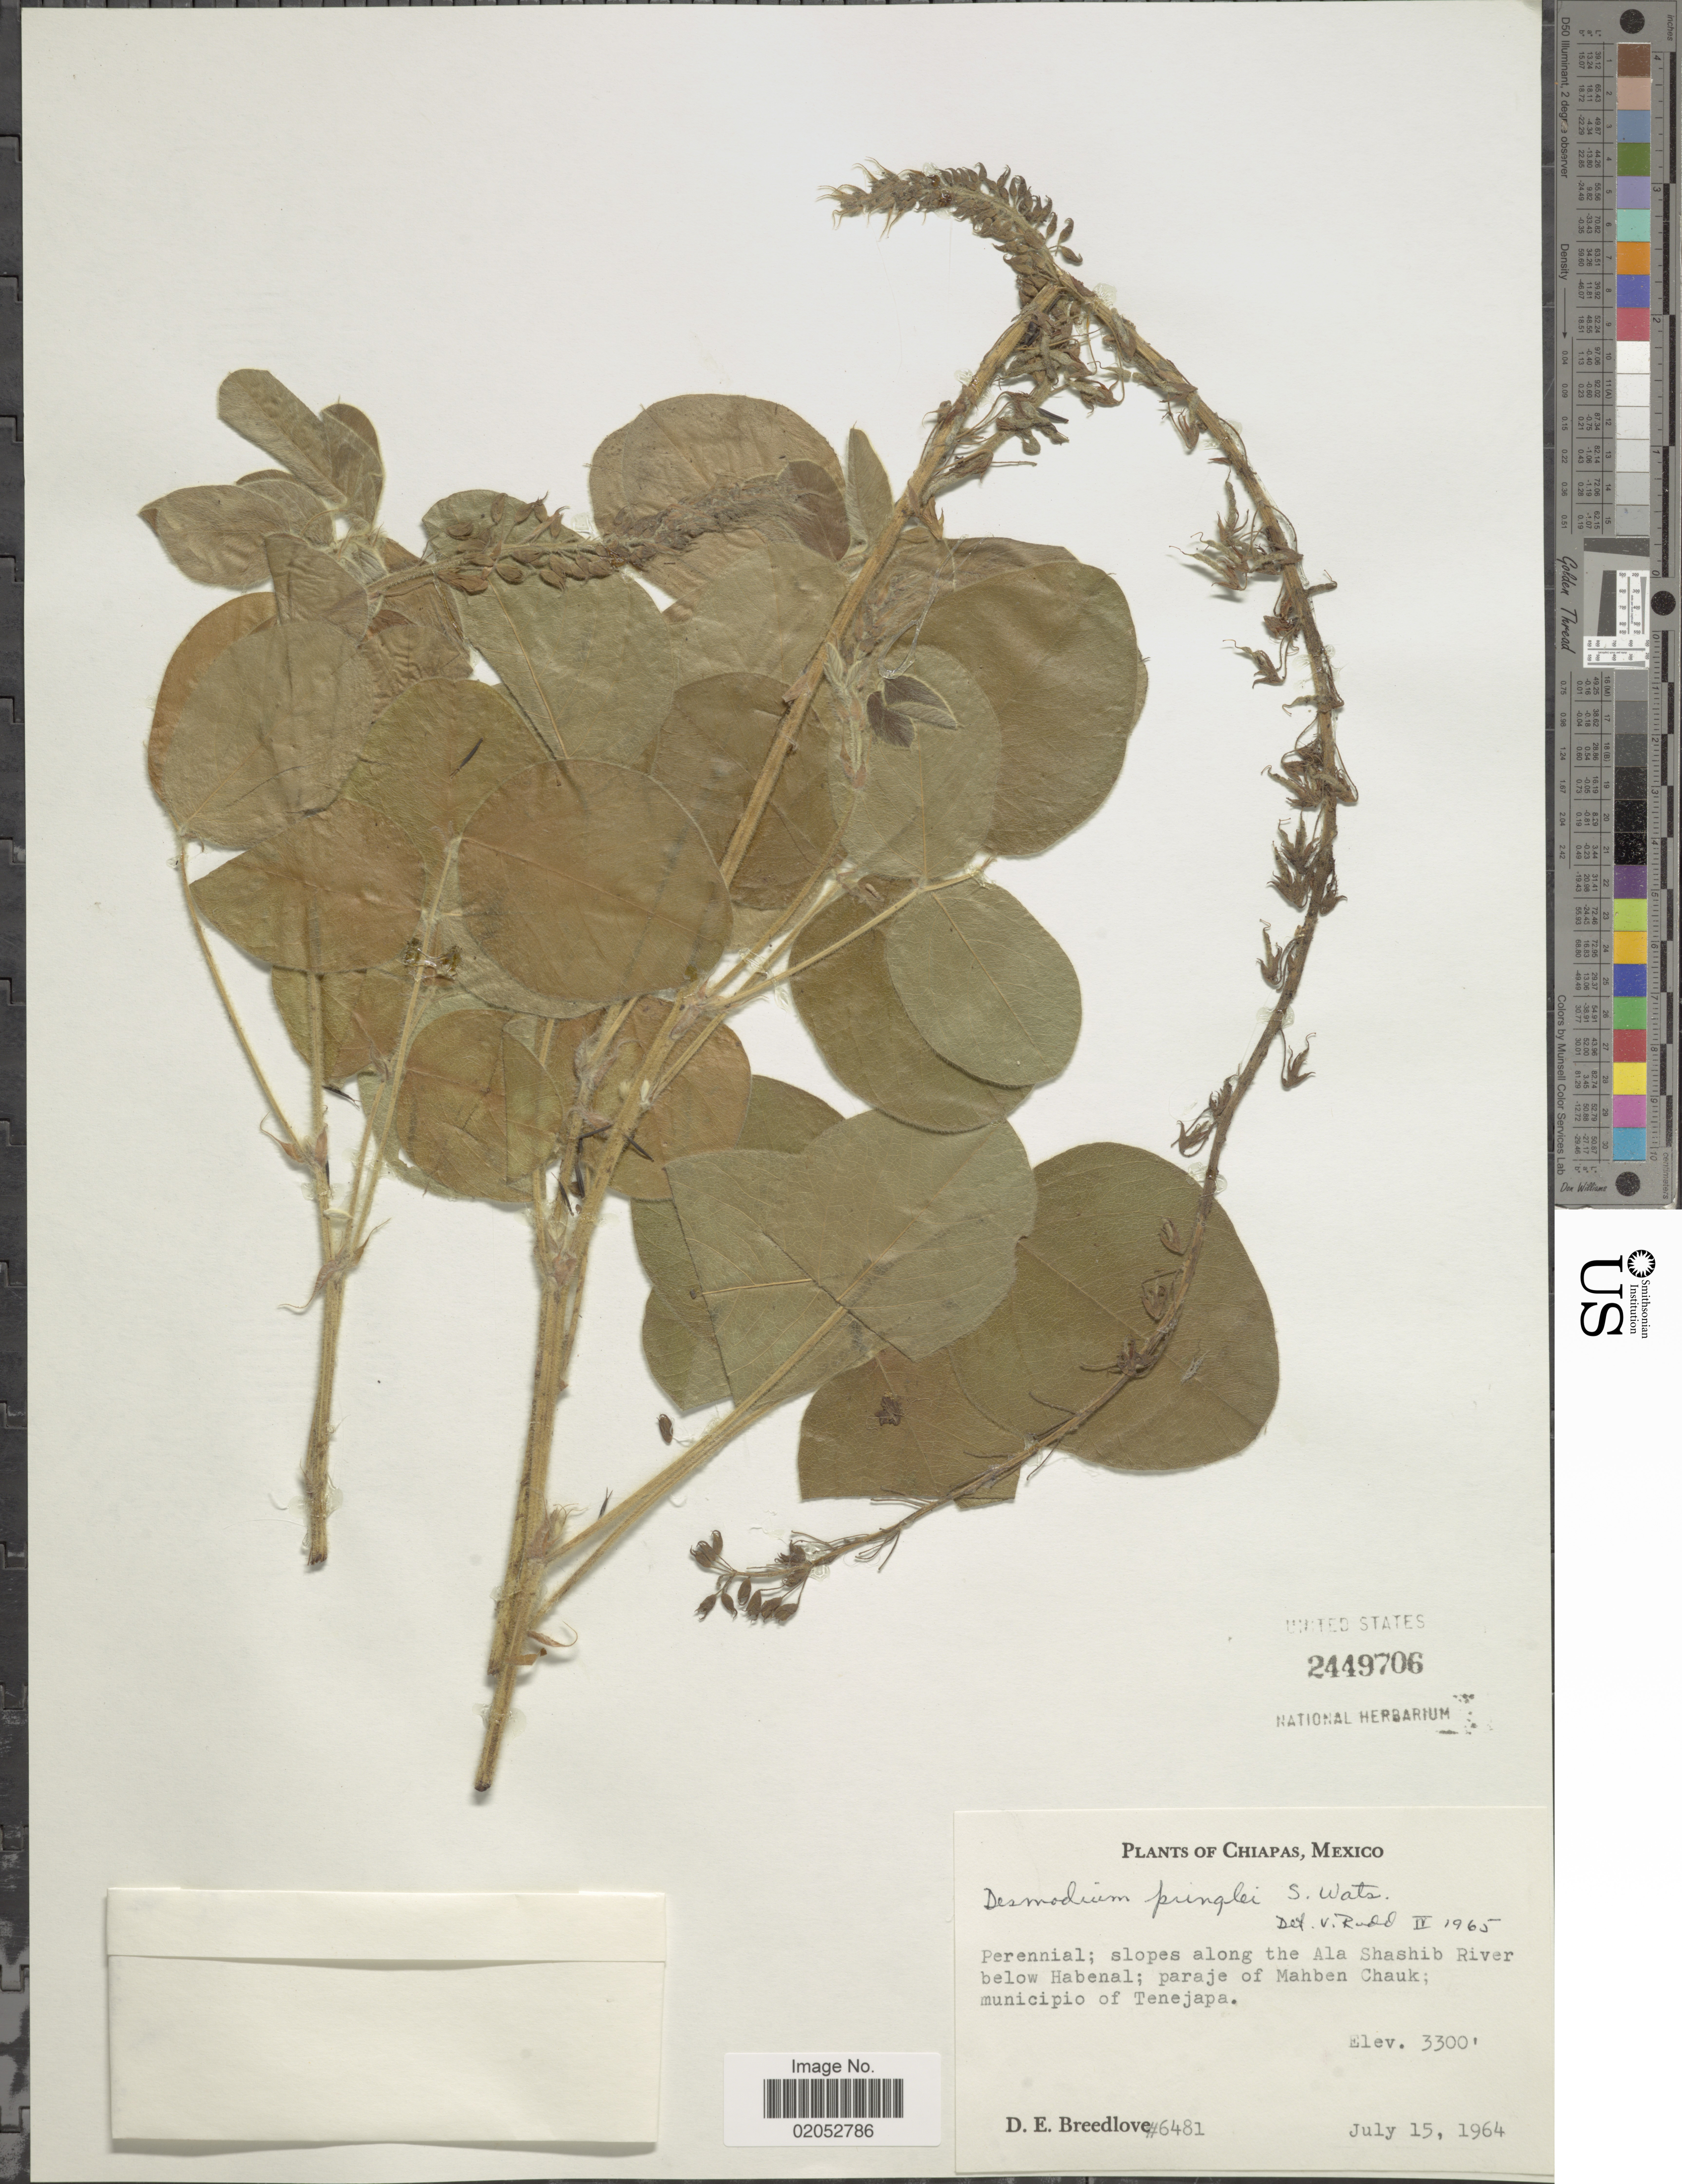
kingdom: Plantae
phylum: Tracheophyta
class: Magnoliopsida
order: Fabales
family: Fabaceae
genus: Desmodium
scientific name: Desmodium pringlei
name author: S. Watson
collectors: D. E. Breedlove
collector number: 6481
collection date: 1964-07-15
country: Mexico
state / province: Chiapas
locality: Slopes along the Ala Shashib River below Habenal, paraje of Mahben Chauk, municipio of Tenejapa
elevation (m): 1006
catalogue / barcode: US 2449706